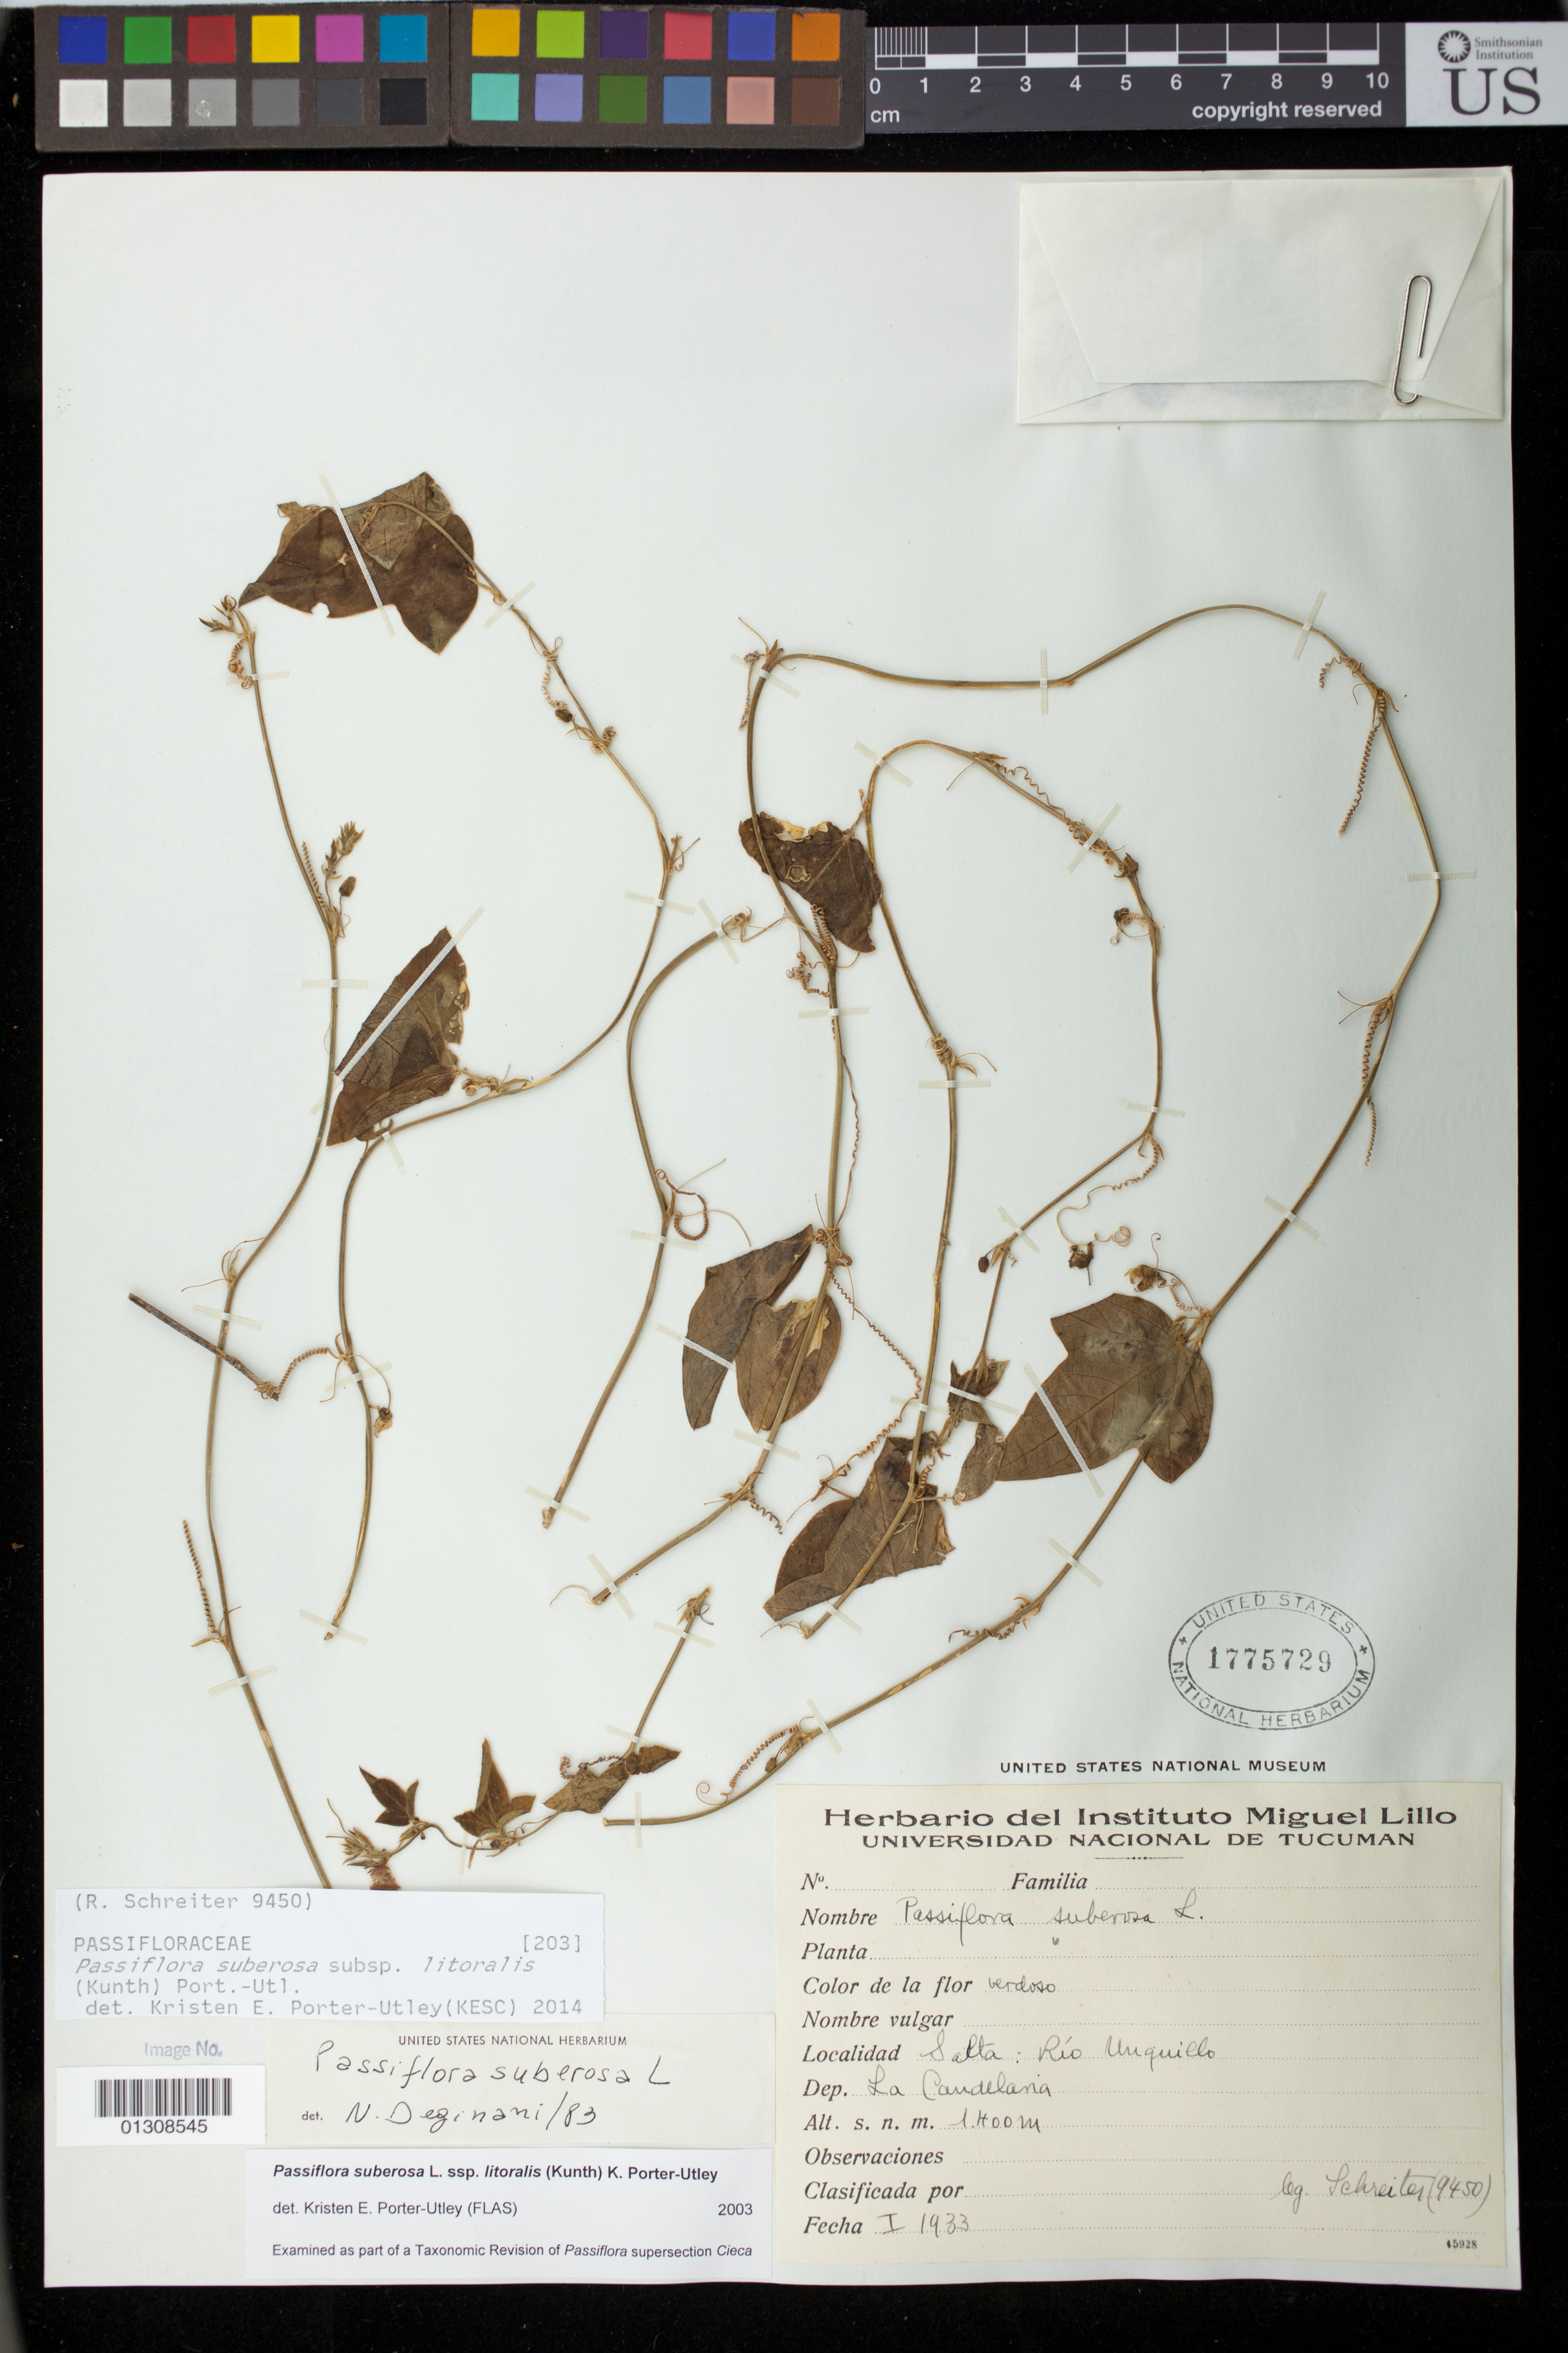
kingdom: Plantae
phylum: Tracheophyta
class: Magnoliopsida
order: Malpighiales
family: Passifloraceae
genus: Passiflora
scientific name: Passiflora suberosa subsp. litoralis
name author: (Kunth) Port.-Utl. et al.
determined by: Porter-Utley, K. E.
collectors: R. Schreiter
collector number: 9450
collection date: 1933-01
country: Argentina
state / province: Salta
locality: Rio Uuquiello. La Candelaria.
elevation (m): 1100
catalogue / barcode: US 12775729